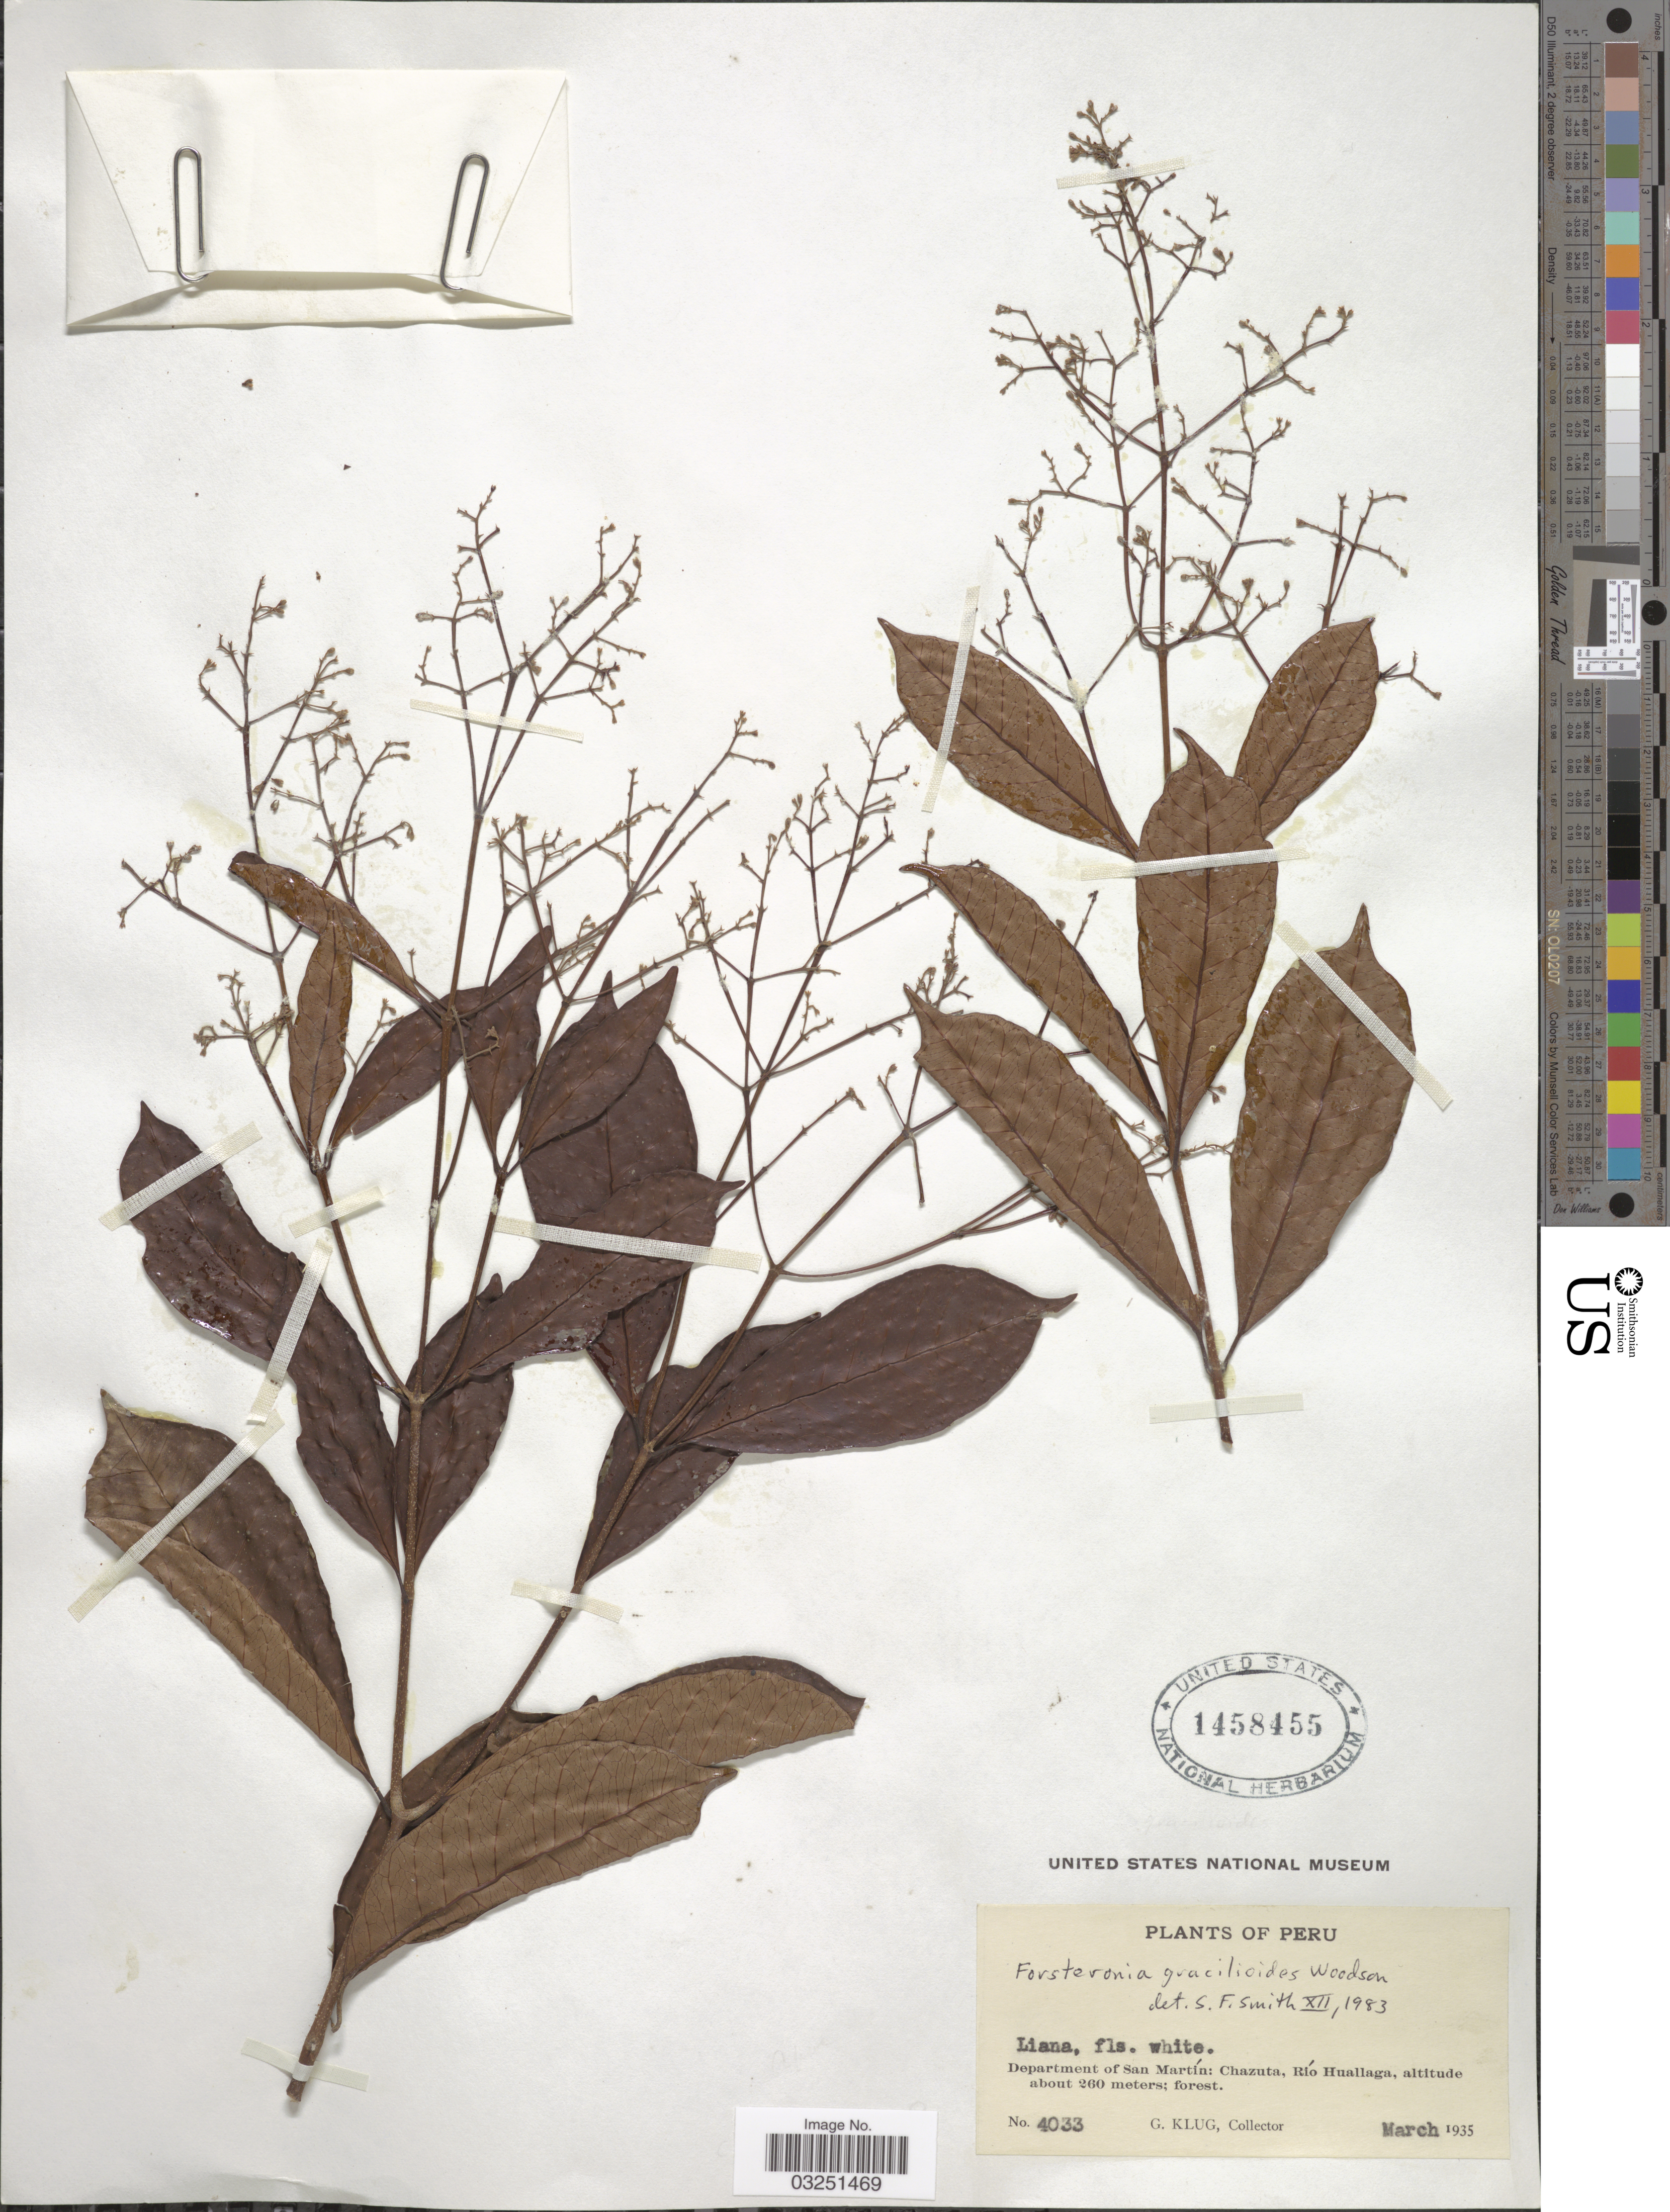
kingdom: Plantae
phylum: Tracheophyta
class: Magnoliopsida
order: Gentianales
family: Apocynaceae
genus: Forsteronia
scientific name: Forsteronia graciloides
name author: Woodson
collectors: G. Klug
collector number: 4033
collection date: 1935-03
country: Peru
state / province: San Martín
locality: Department of San Martín: Chazuta, Río Huallaga.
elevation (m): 260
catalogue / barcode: US 1458455